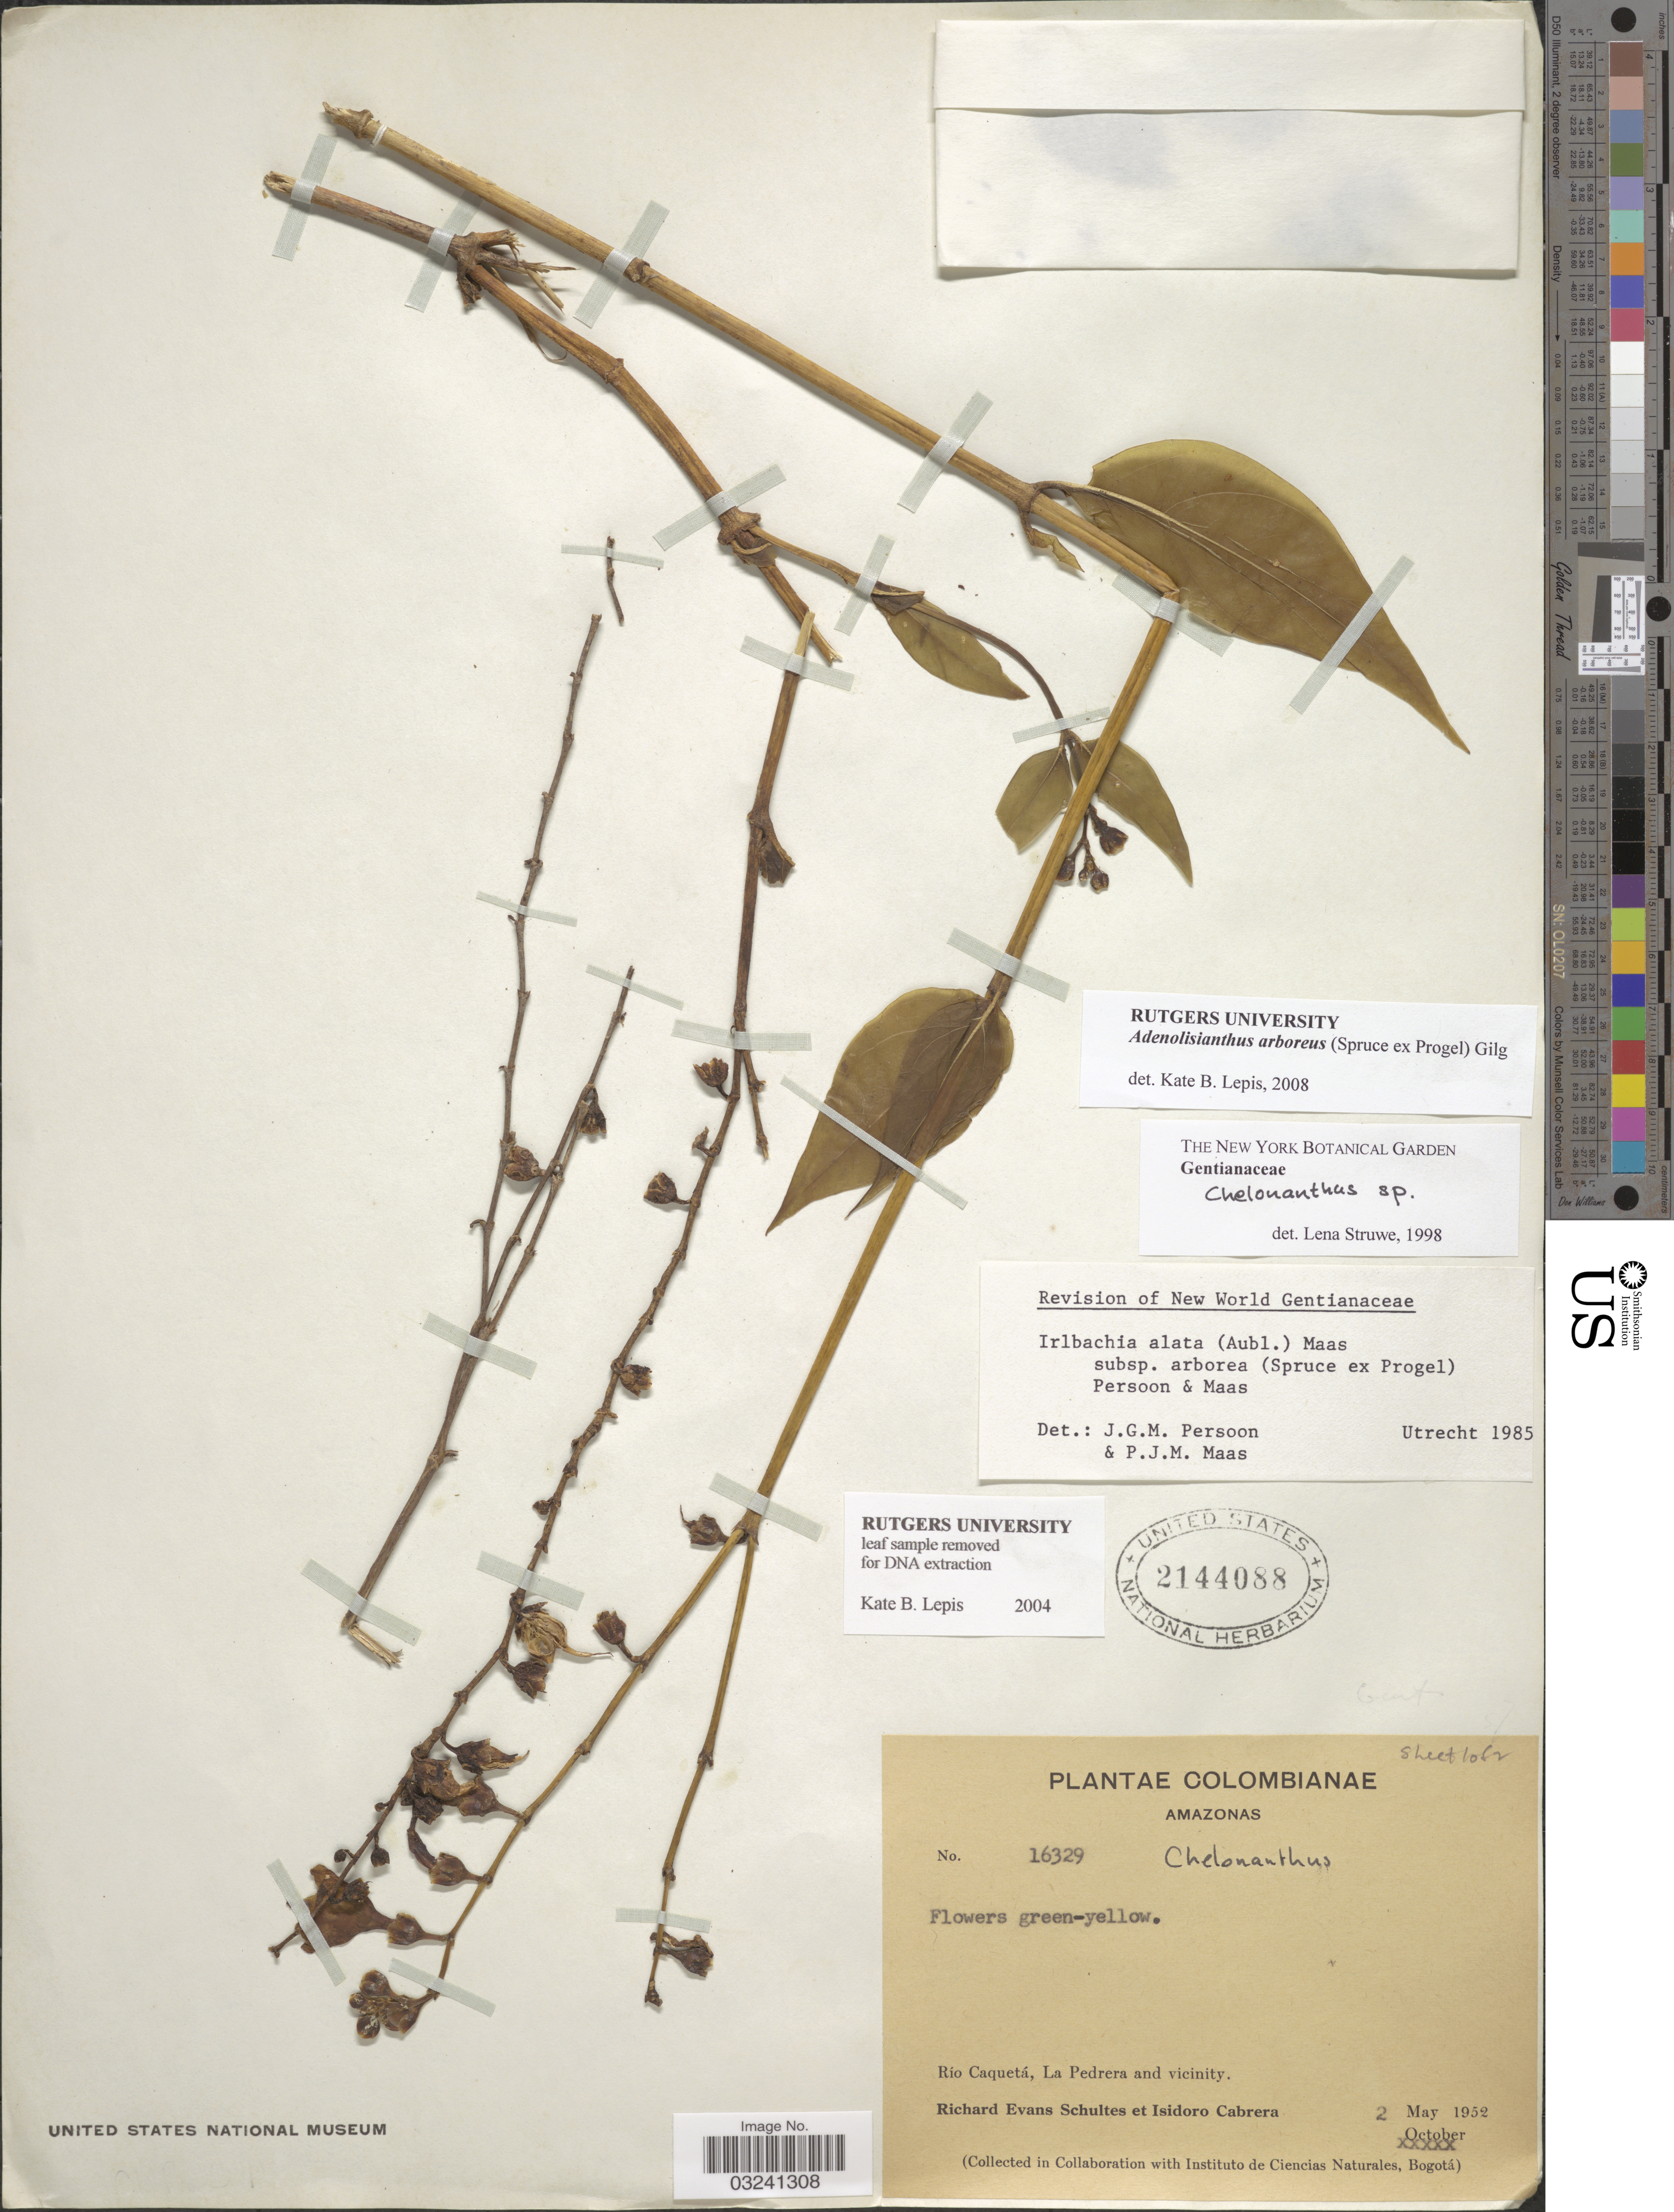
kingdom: Plantae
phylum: Tracheophyta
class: Magnoliopsida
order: Gentianales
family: Gentianaceae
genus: Adenolisianthus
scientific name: Adenolisianthus arboreus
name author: (Spruce ex Progel) Gilg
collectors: R. E. Schultes & I. Cabrera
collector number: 16329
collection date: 1952-05-02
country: Colombia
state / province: Amazônas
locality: Río Caquetá, La Pedrera and vicinity.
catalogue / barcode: US 2144088